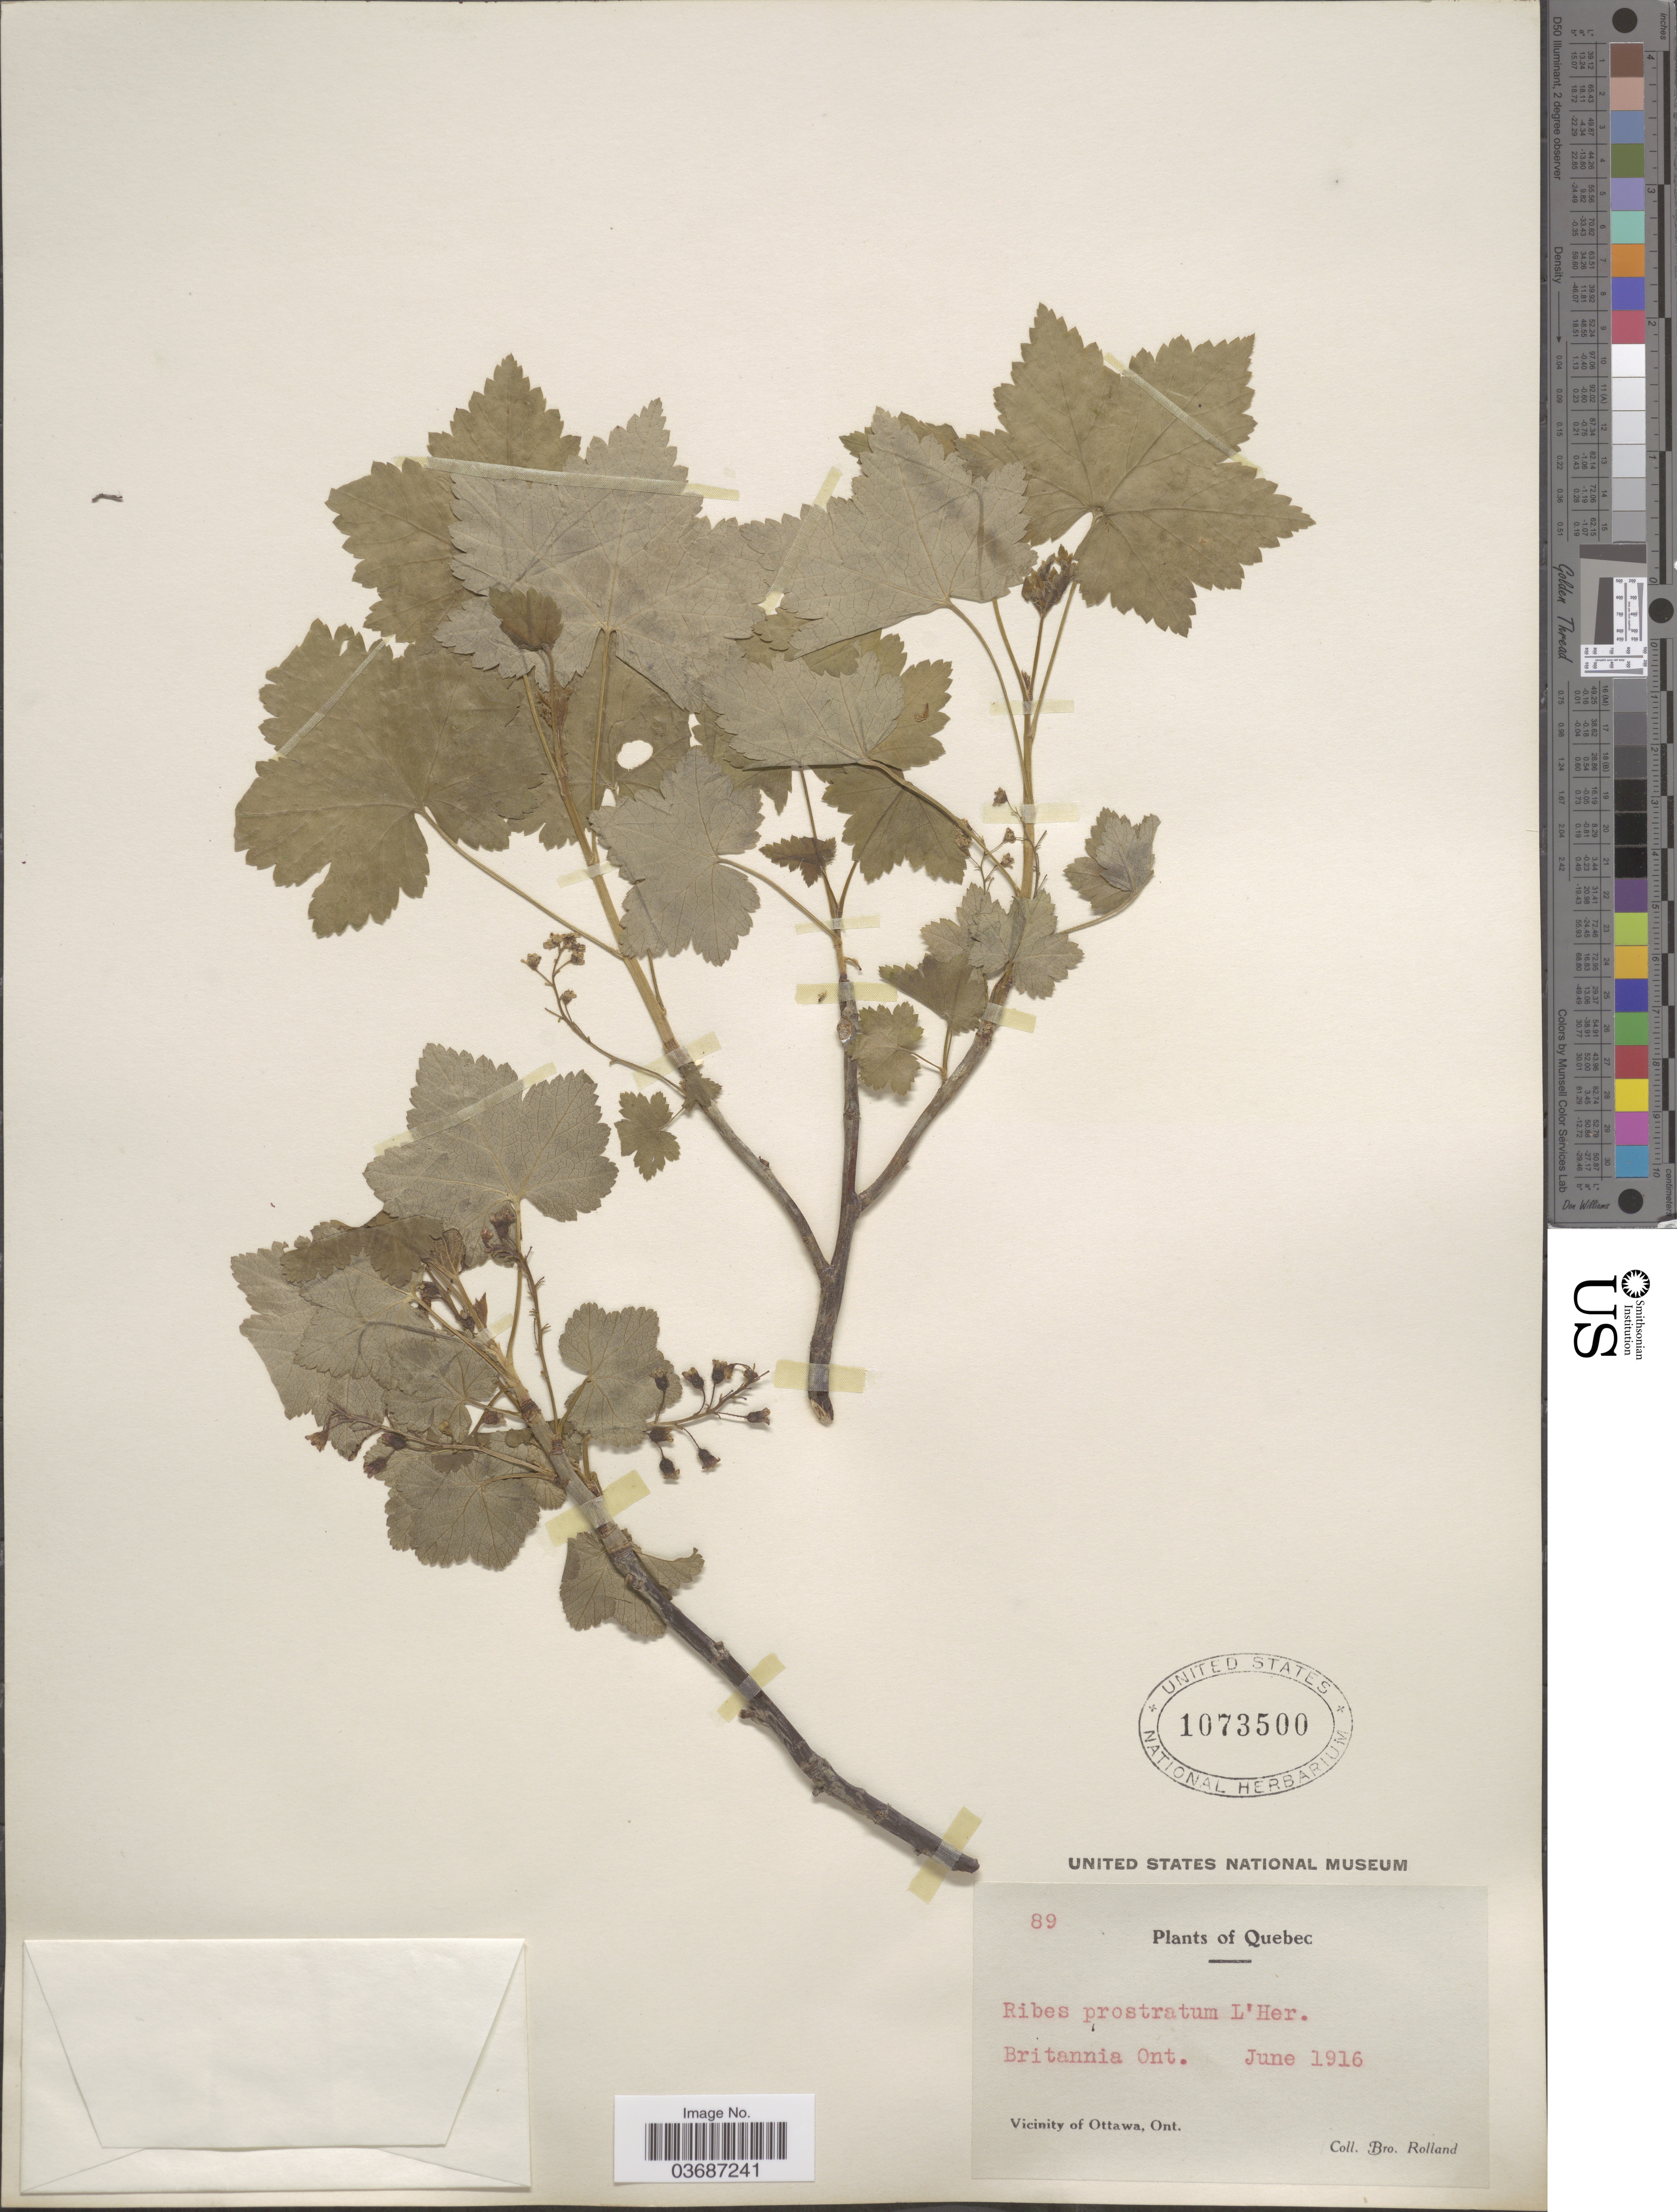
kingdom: Plantae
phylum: Tracheophyta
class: Magnoliopsida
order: Saxifragales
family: Grossulariaceae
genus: Ribes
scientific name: Ribes glandulosum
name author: Ruiz & Pav.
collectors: B. Rolland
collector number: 89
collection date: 1916-06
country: Canada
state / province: Ontario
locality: Britannia. Vicinity of Ottawa.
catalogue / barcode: US 1073500